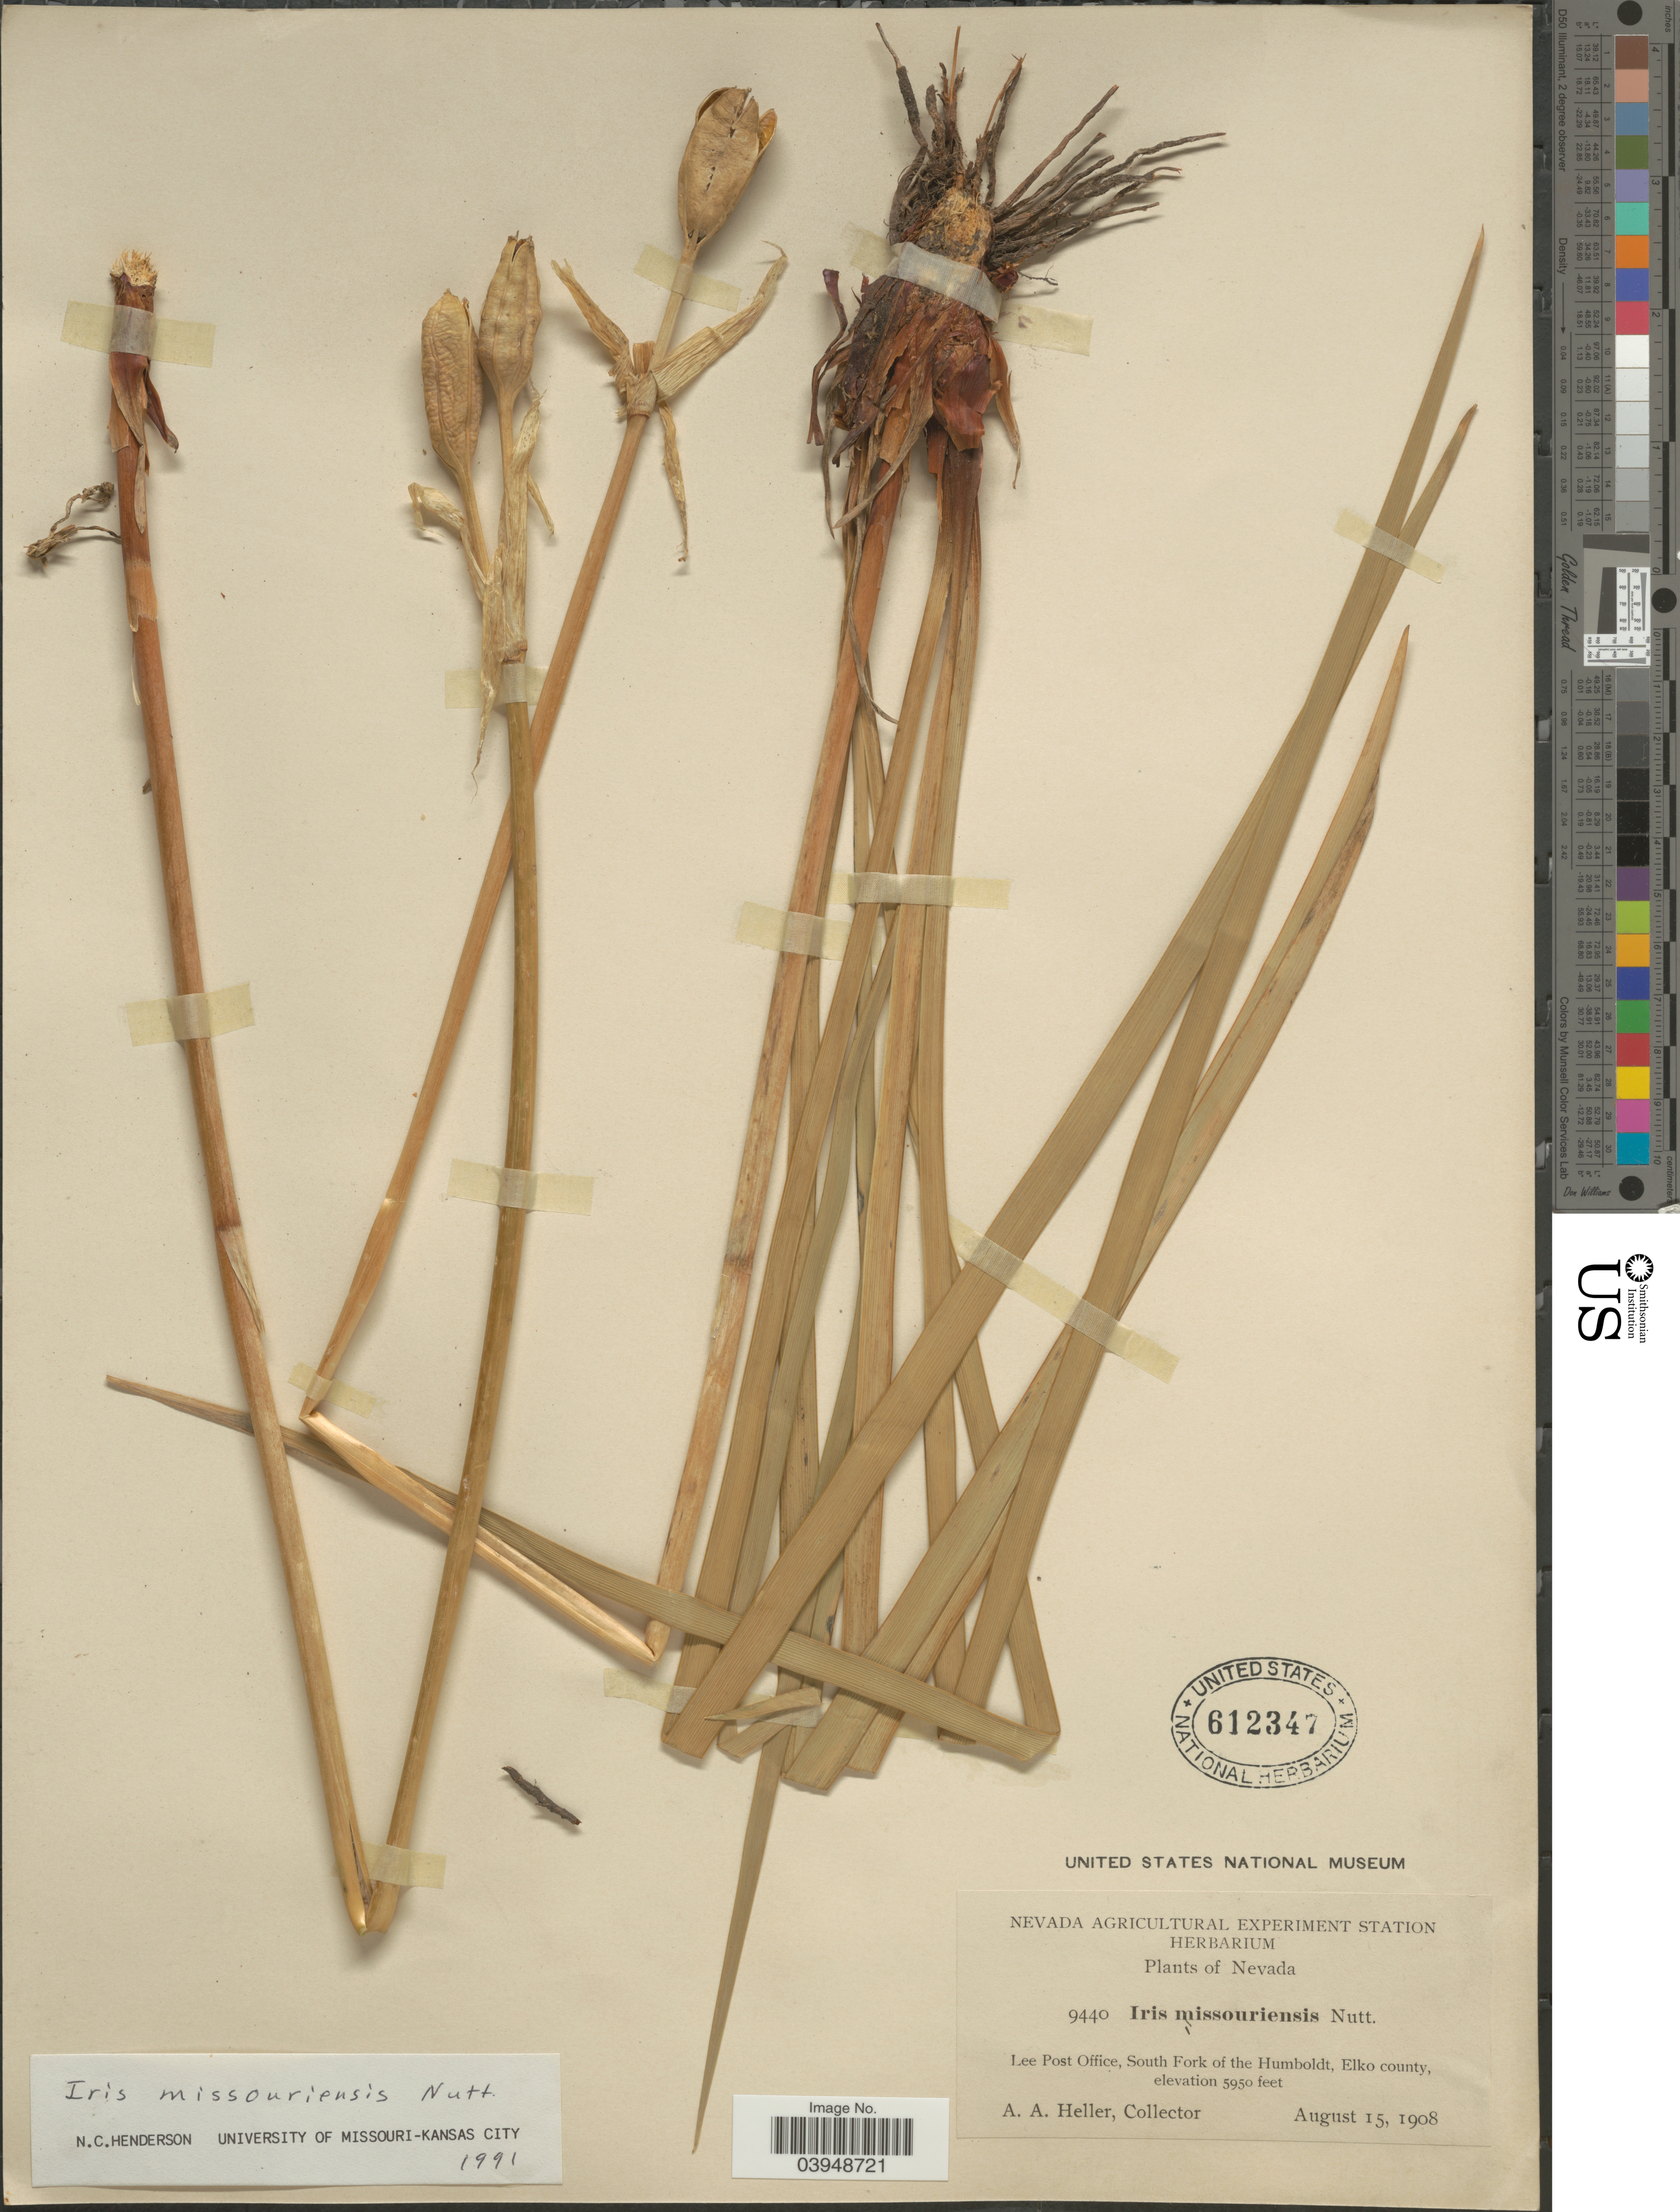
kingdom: Plantae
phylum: Tracheophyta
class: Liliopsida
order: Asparagales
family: Iridaceae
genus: Iris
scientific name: Iris missouriensis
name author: Nutt.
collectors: A. A. Heller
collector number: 9440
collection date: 1908-08-15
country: United States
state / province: Nevada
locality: Lee Post Office, South Fork of the Humboldt, Elko county.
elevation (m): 1814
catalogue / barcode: US 612347